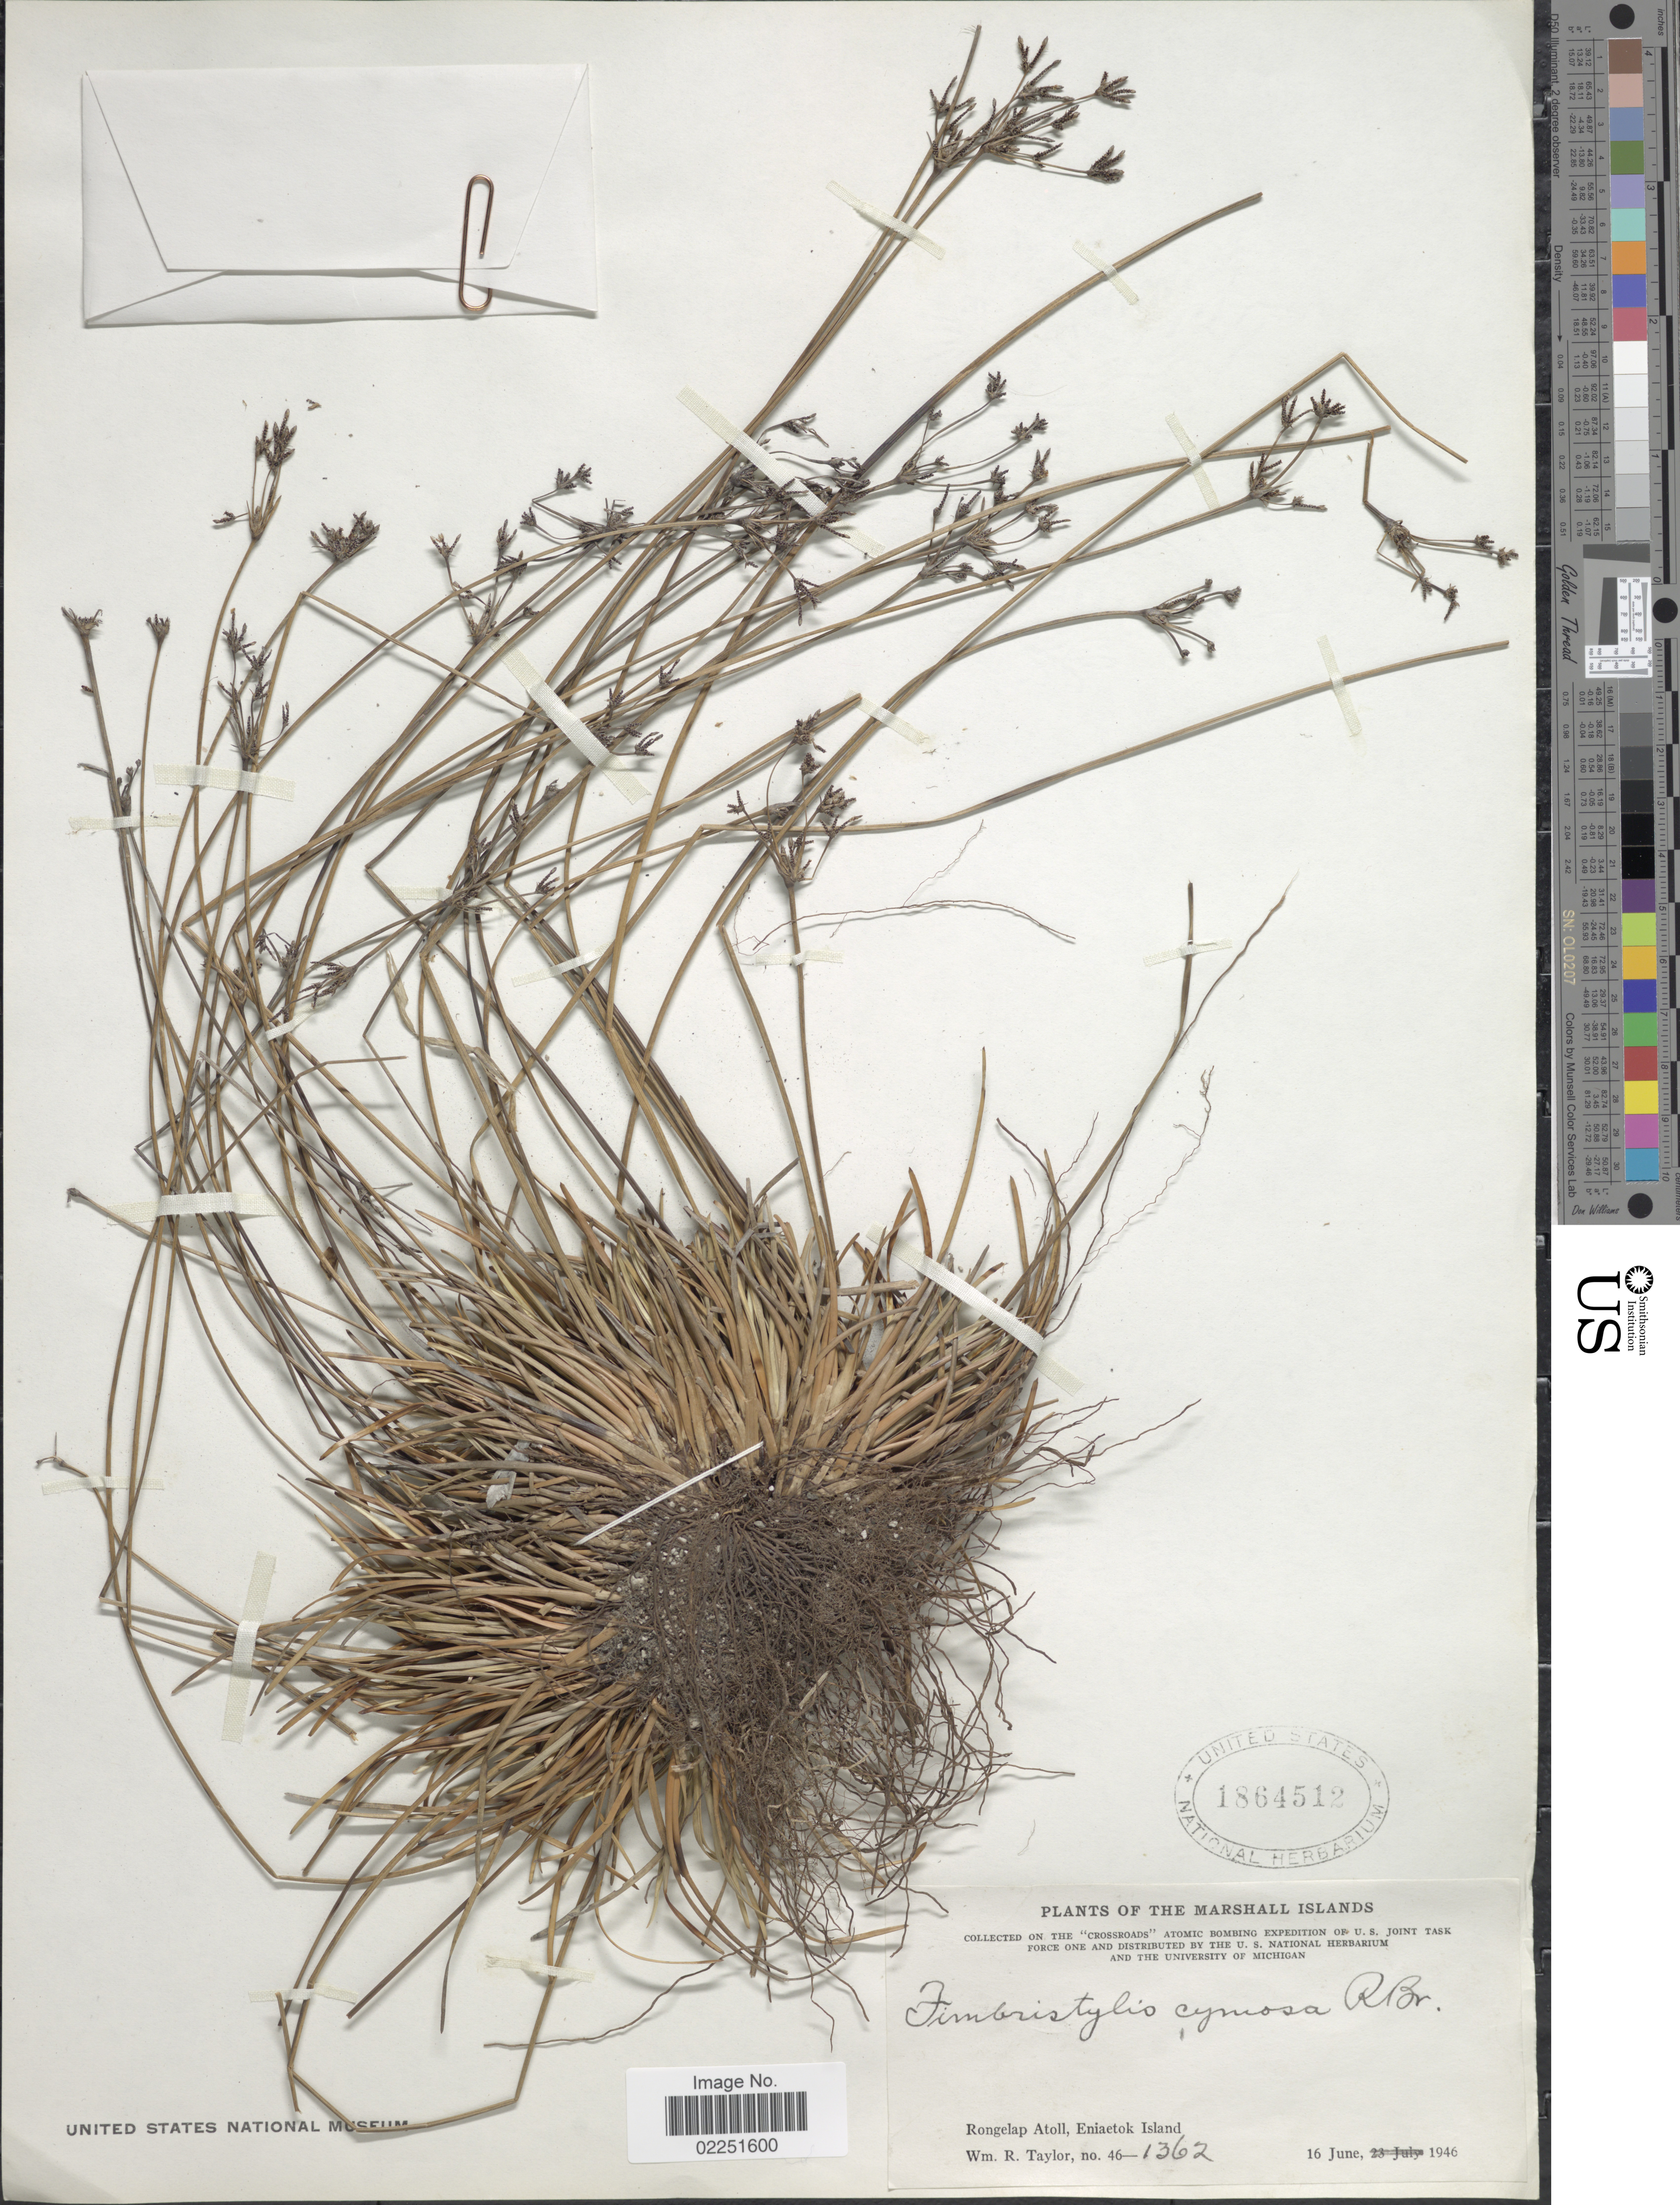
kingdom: Plantae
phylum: Tracheophyta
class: Liliopsida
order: Poales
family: Cyperaceae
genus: Fimbristylis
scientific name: Fimbristylis cymosa subsp. spathacea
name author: (Roth) T. Koyama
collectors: W. R. Taylor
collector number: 46-1362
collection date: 1946-06-16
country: Marshall Islands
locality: Rongelap Atoll, Eniaetok Island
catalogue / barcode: US 1864512